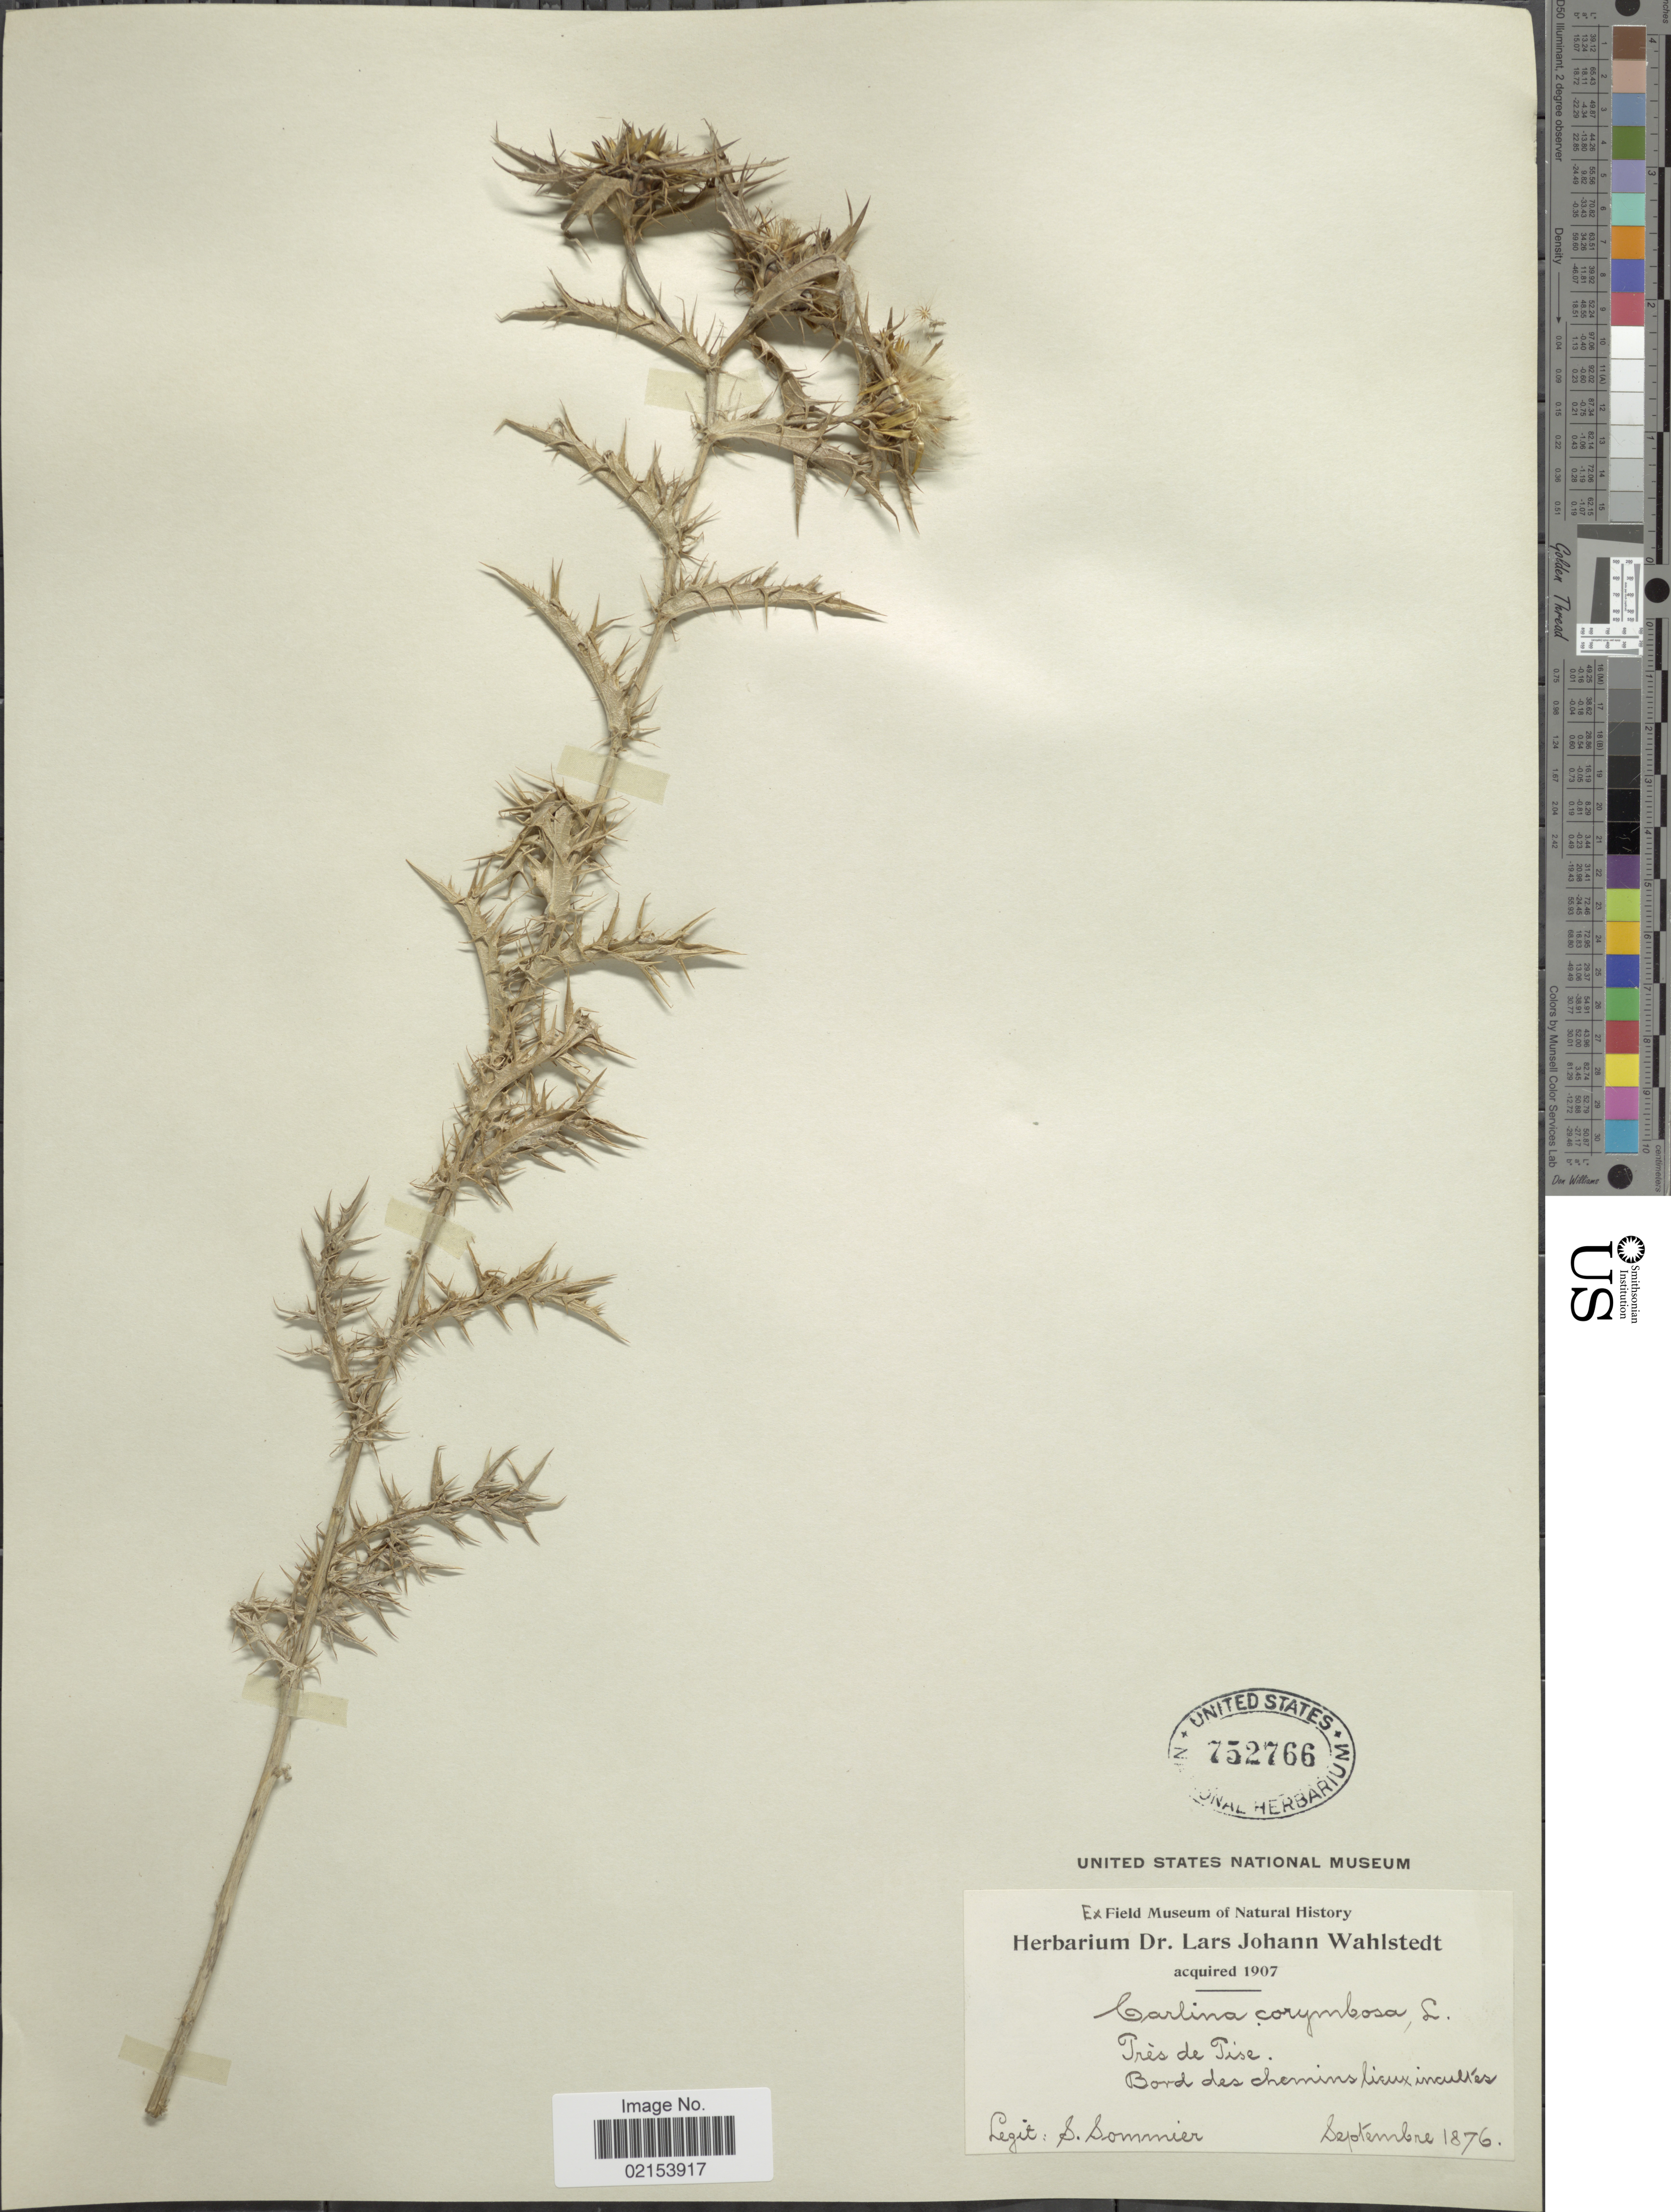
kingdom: Plantae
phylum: Tracheophyta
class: Magnoliopsida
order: Asterales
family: Asteraceae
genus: Carlina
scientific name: Carlina corymbosa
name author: L.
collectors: S. Sommier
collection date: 1876-09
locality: Tres de Tise. Bord des chemins lieux incultes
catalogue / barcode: US 752766